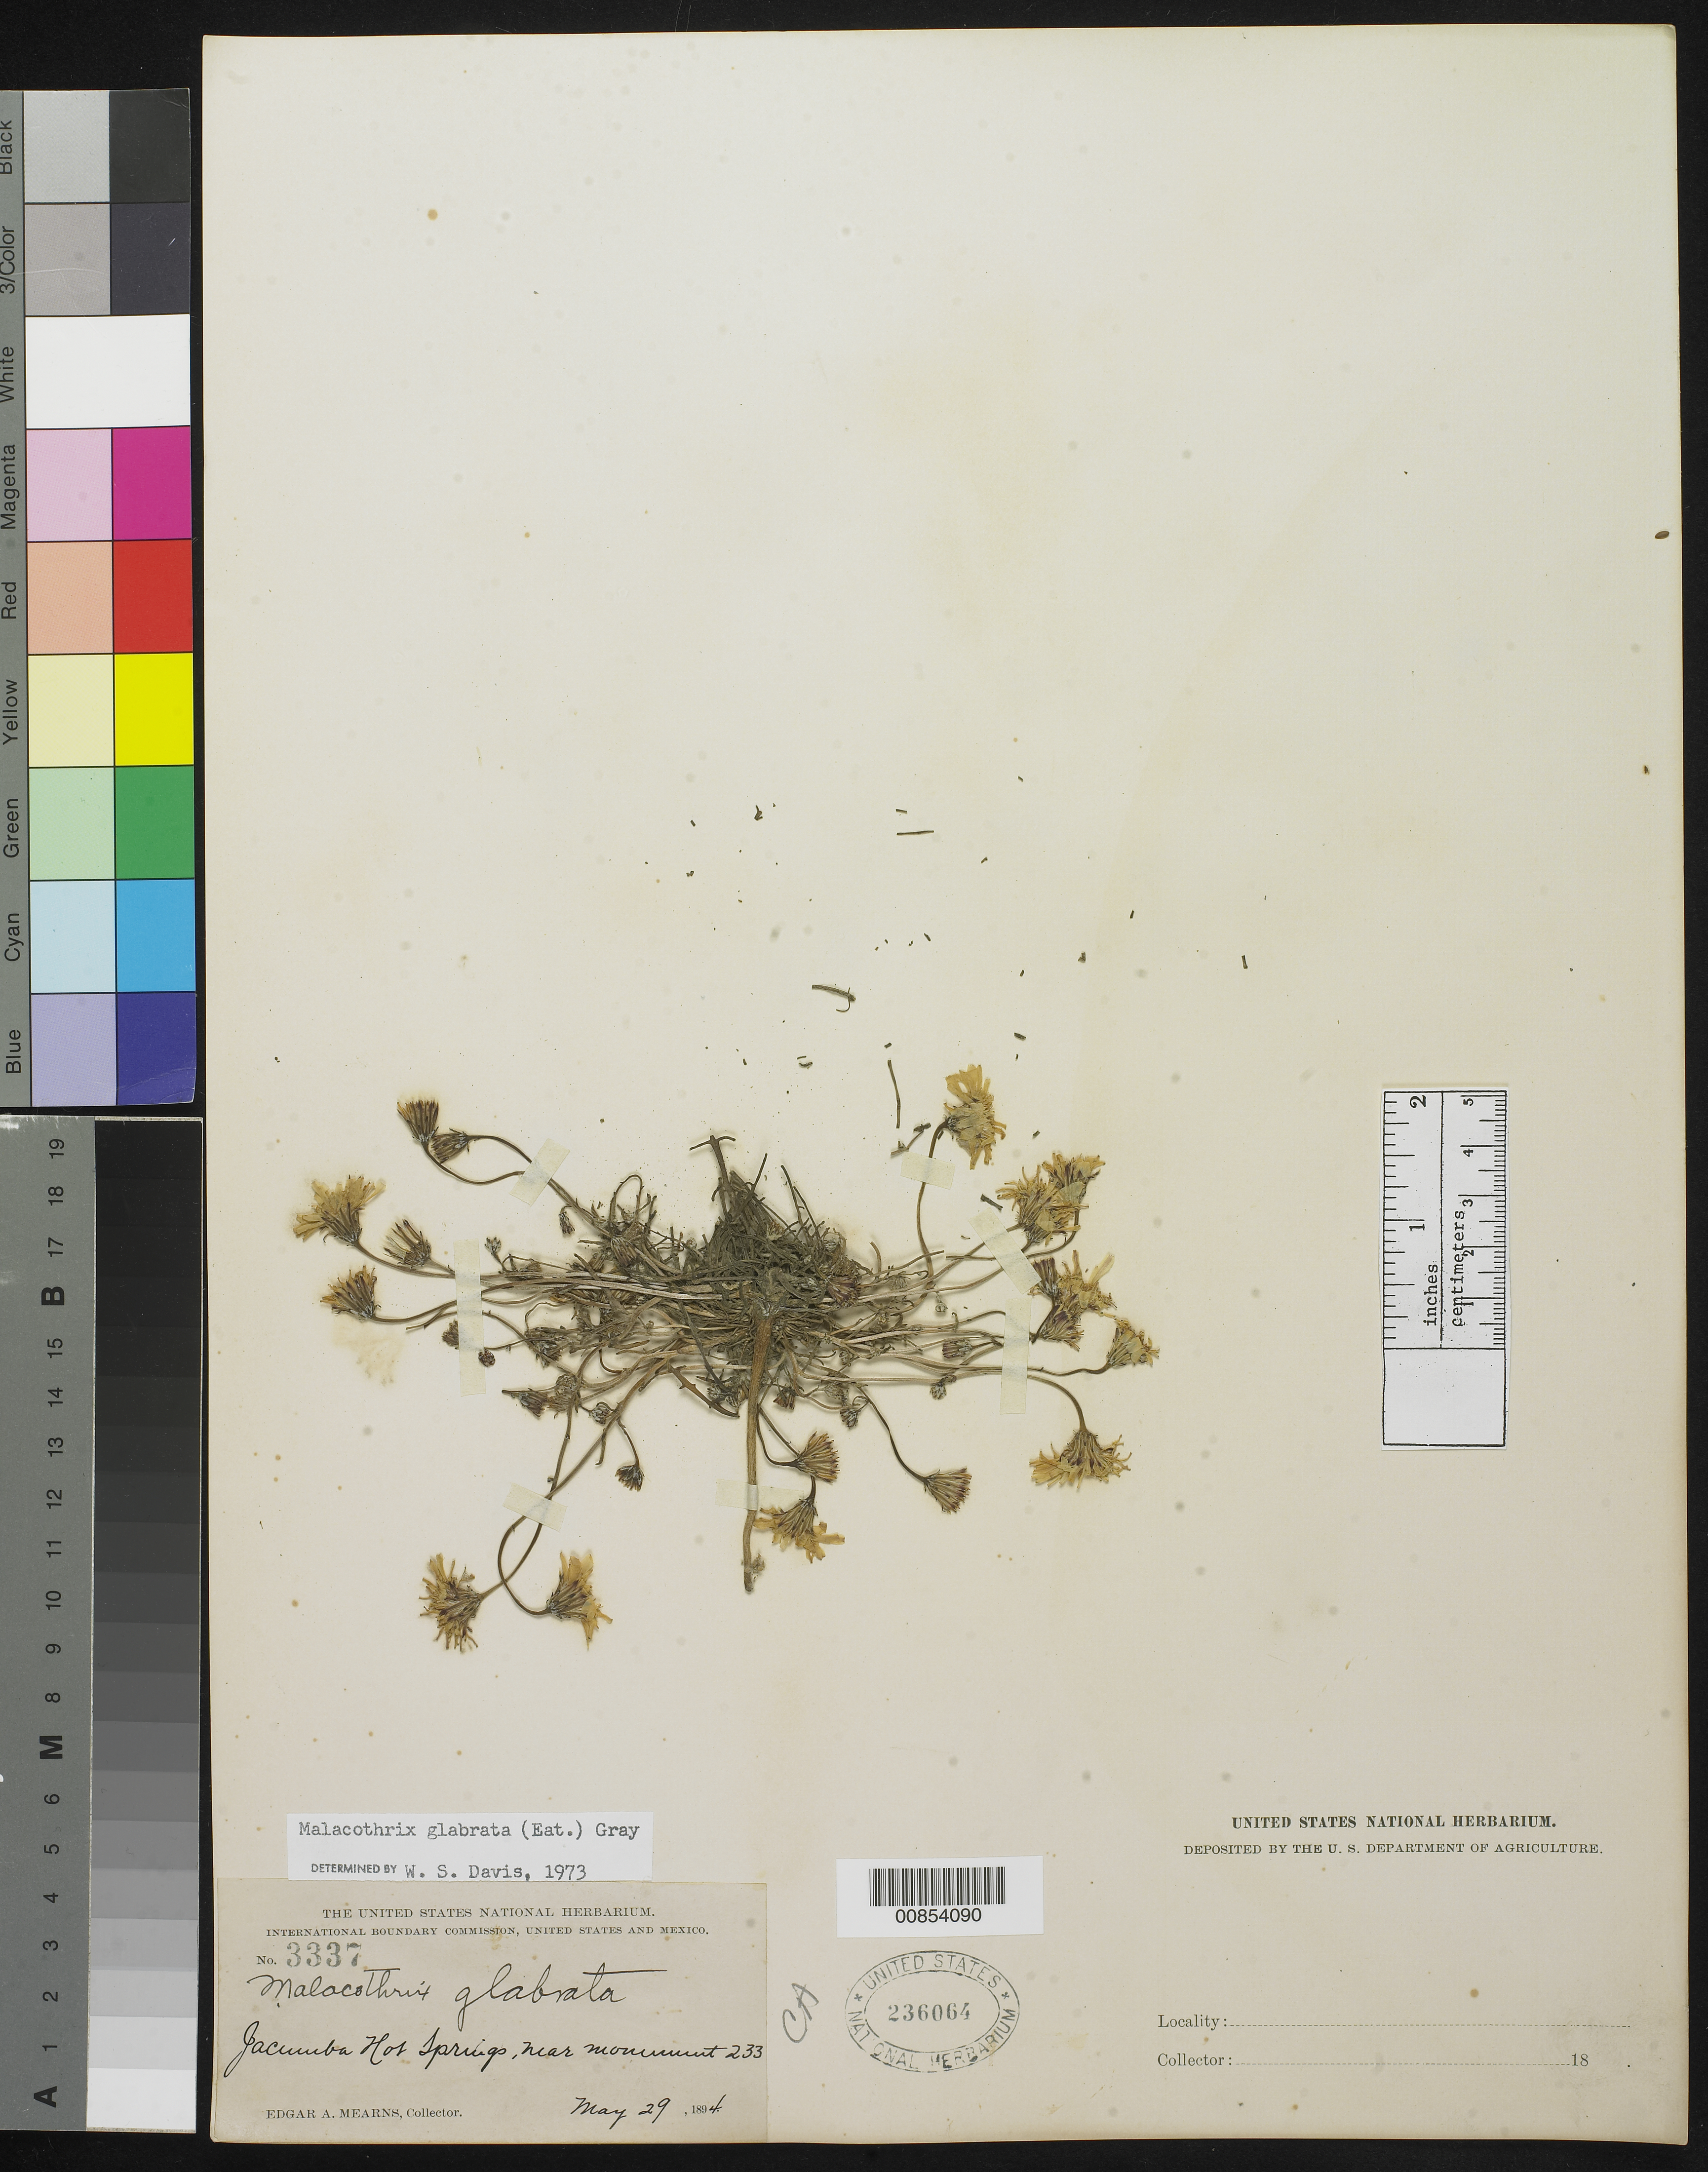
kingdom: Plantae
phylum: Tracheophyta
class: Magnoliopsida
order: Asterales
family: Asteraceae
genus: Malacothrix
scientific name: Malacothrix glabrata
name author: (A. Gray ex D.C. Eaton) A. Gray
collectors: E. A. Mearns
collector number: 3337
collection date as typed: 29 May 1894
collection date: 1894-05-29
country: United States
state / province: California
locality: Jacumba Hot Springs, near monument 233.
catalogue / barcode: US 236064